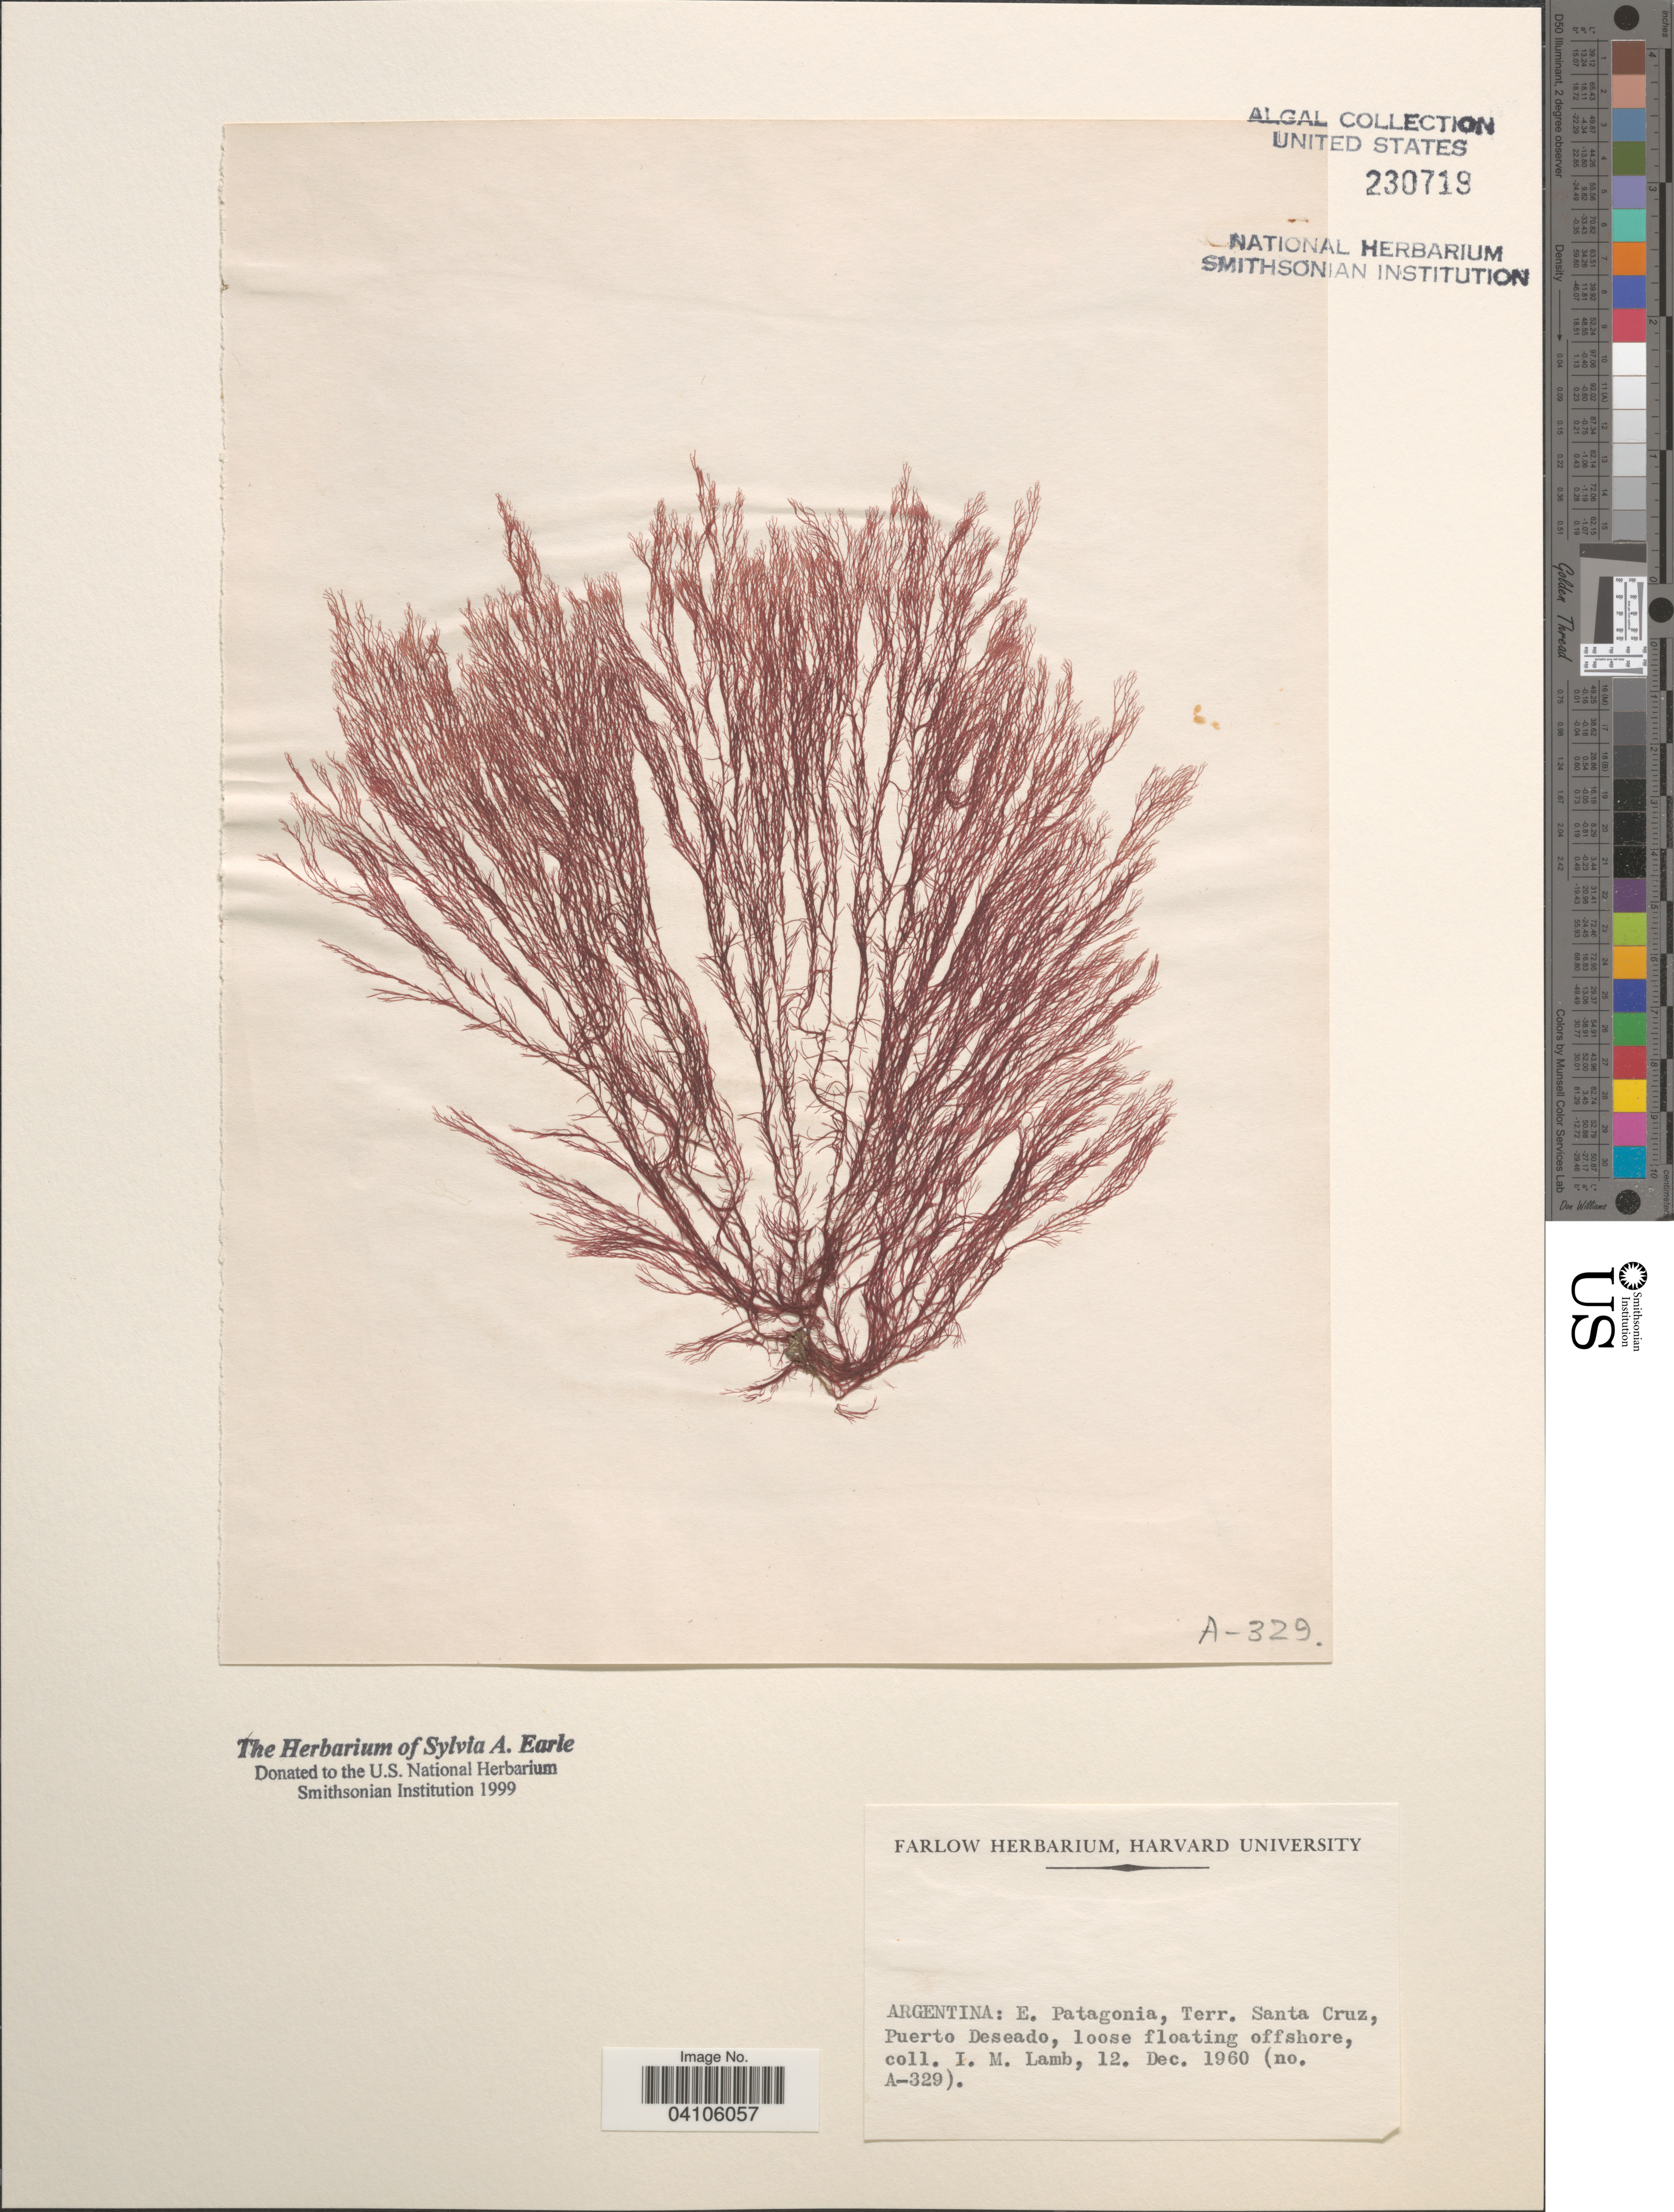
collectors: I. M. Lamb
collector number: A-329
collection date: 1960-12-12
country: Argentina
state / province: Santa Cruz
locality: E. Patagonia, Terr. Santa Cruz, Puerto Deseado.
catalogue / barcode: US 230719